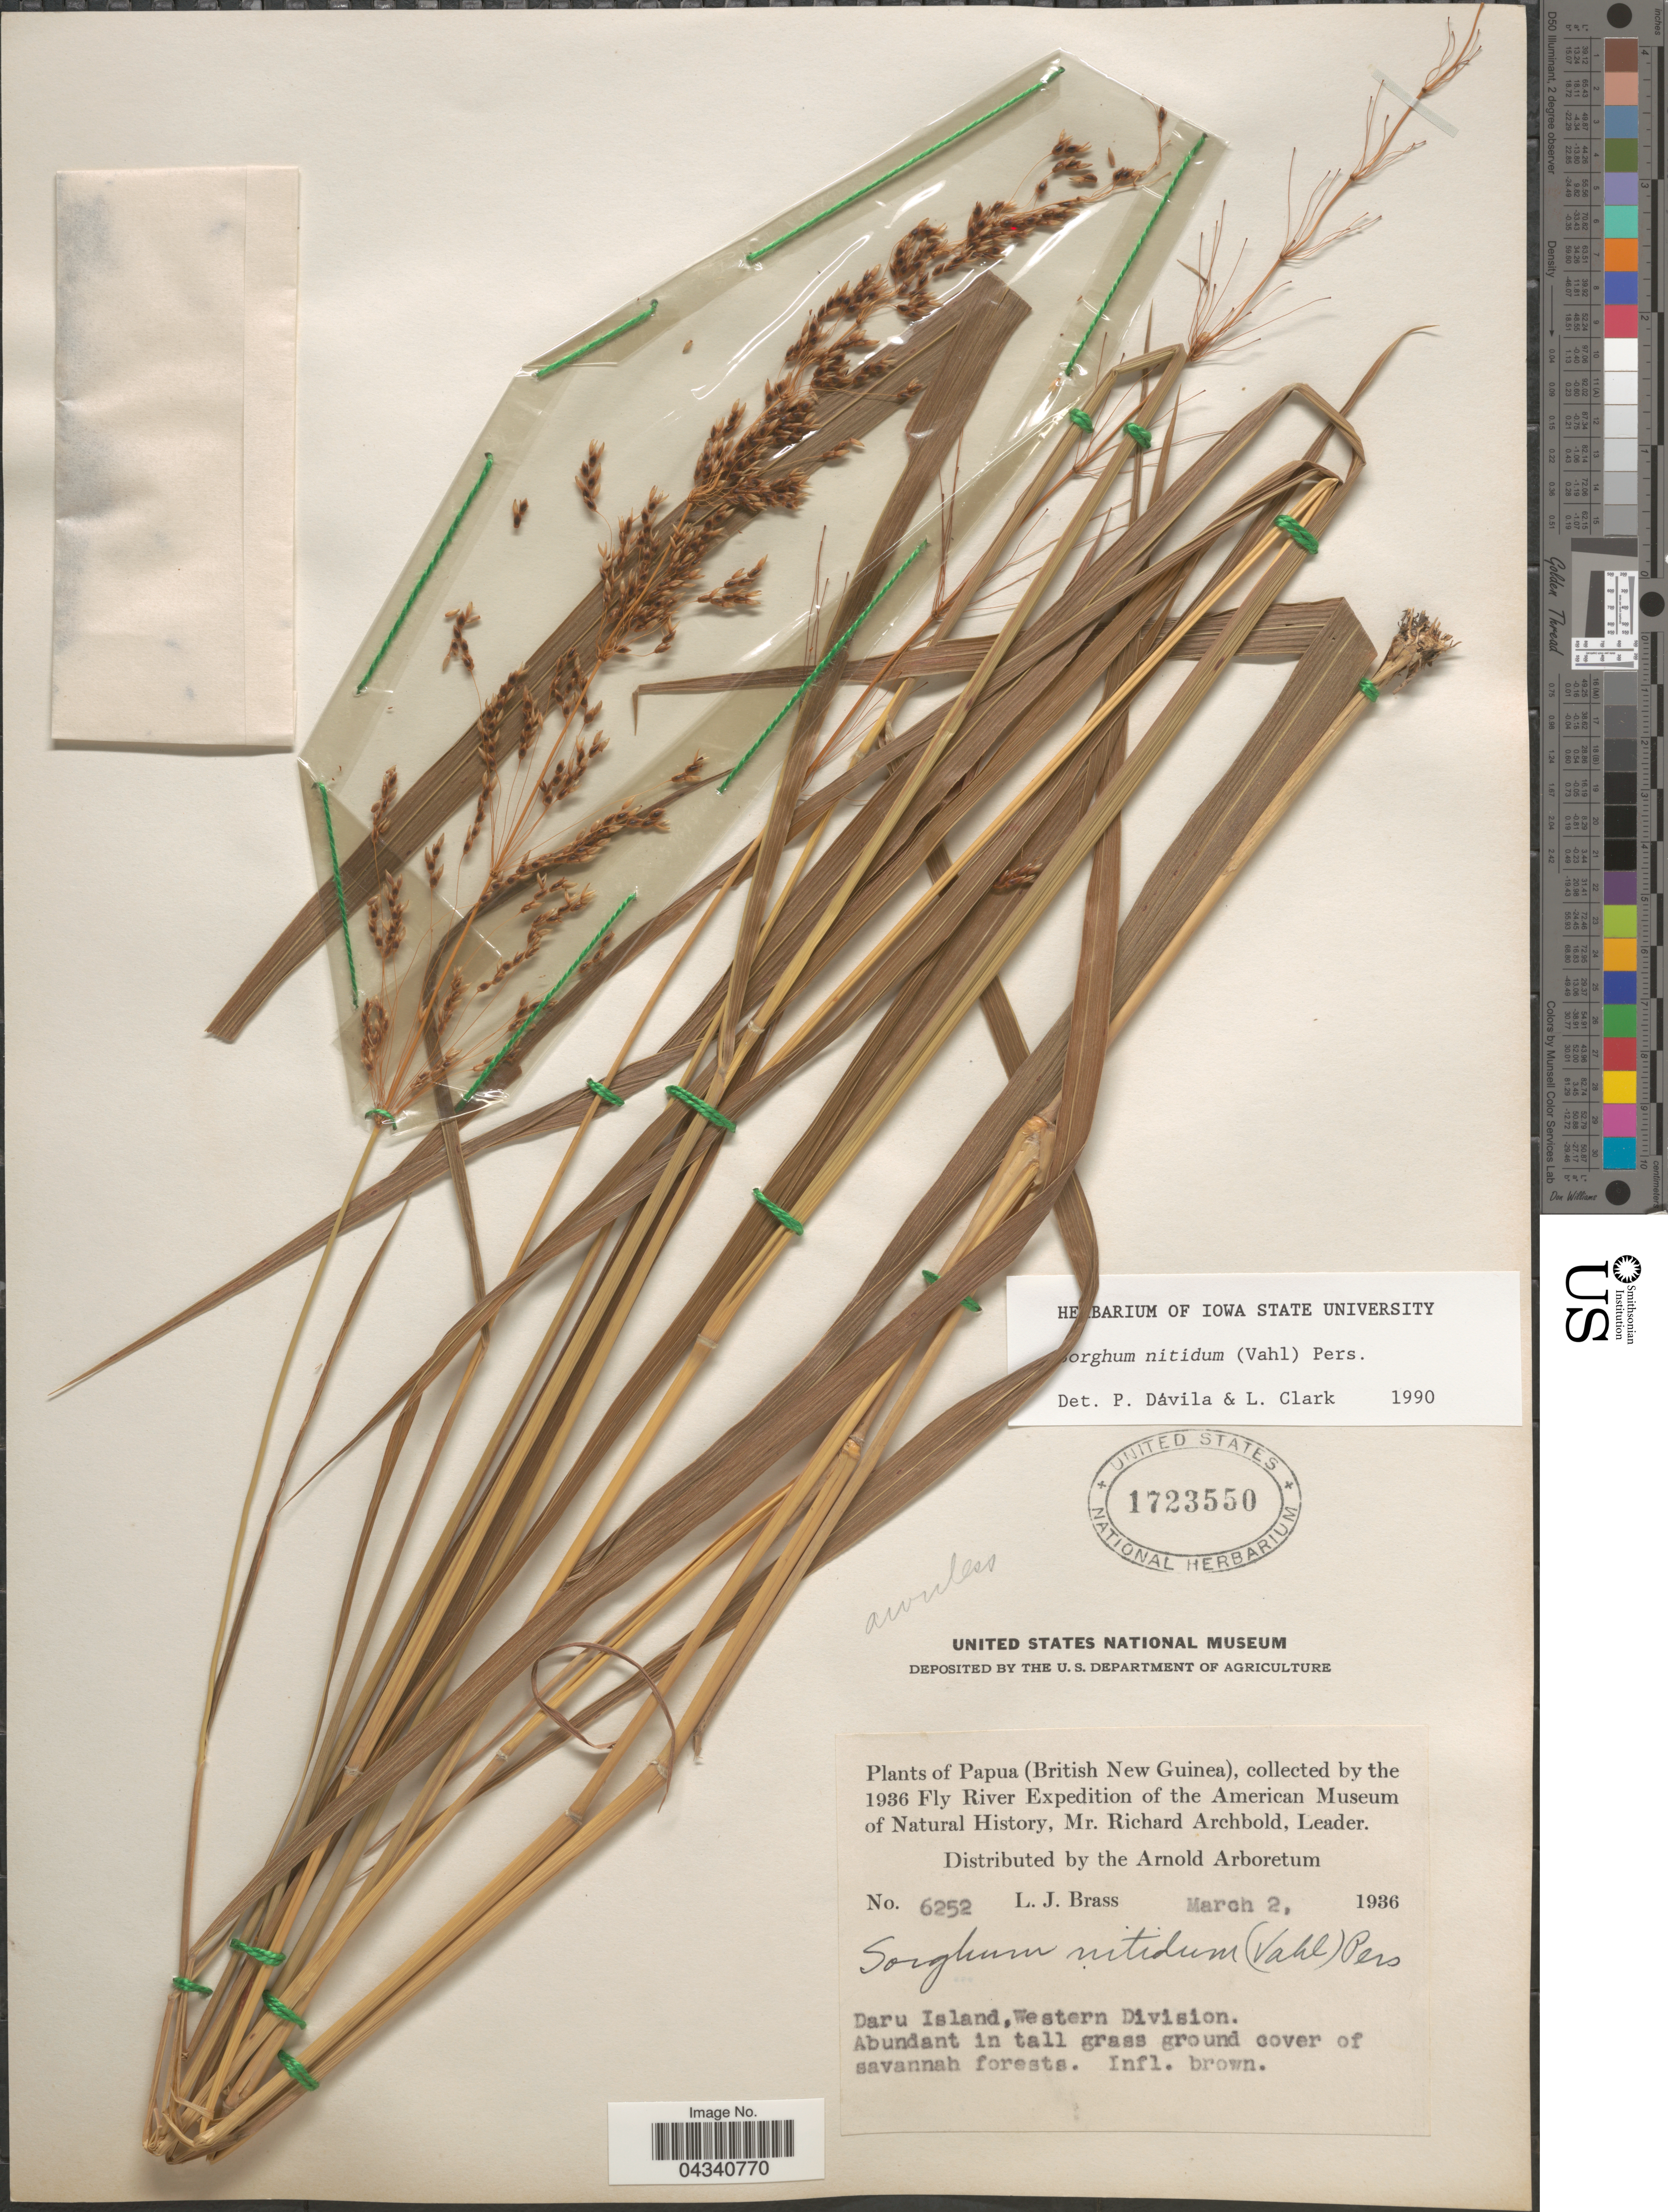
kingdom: Plantae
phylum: Tracheophyta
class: Liliopsida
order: Poales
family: Poaceae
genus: Sorghum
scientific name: Sorghum nitidum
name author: (Vahl) Pers.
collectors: L. J. Brass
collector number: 6252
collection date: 1936-03-02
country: Papua New Guinea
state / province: Manus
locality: Papua (British New Guinea). 1936 Fly River Expedition of the American Museum of Natural History, Mr. Richard Archbold. Daru Island, Western Division.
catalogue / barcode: US 1723550